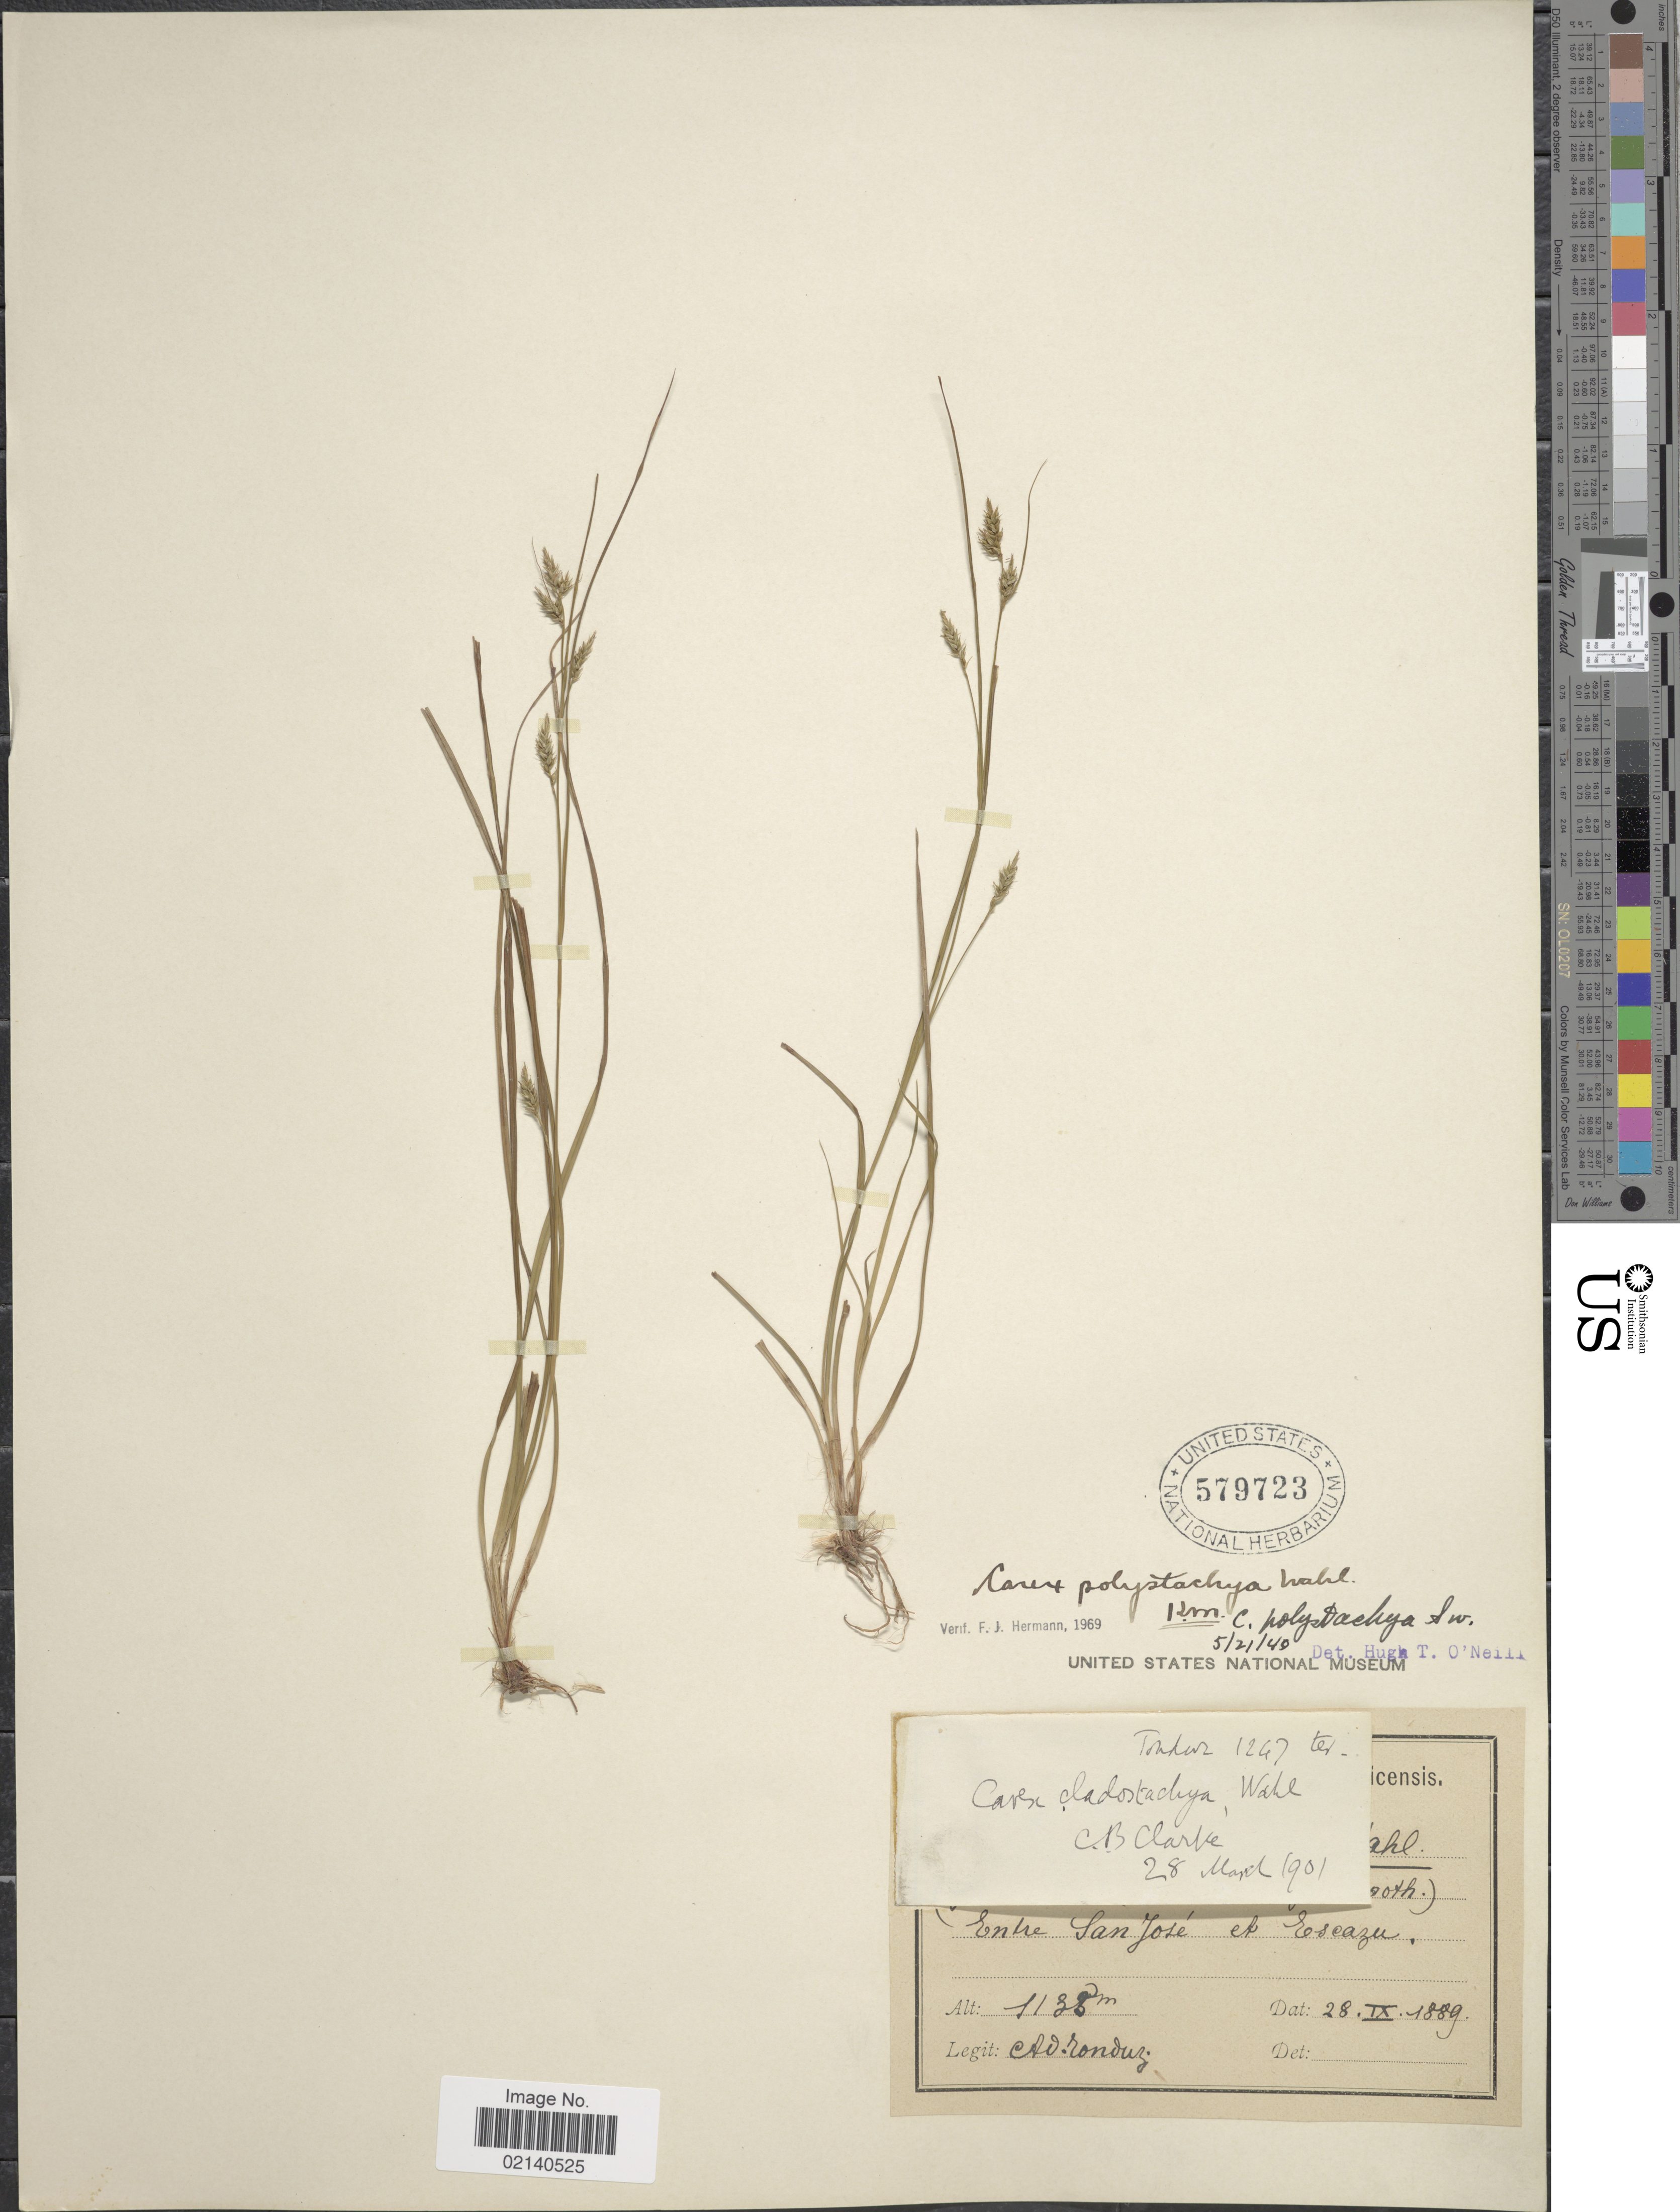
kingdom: Plantae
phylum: Tracheophyta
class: Liliopsida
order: Poales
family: Cyperaceae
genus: Carex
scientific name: Carex polystachya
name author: Sw. ex Wahlenb.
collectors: A. Tonduz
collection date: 1889-09-28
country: Costa Rica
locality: Entre San Jose et Escazu.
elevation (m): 1135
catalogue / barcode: US 579723